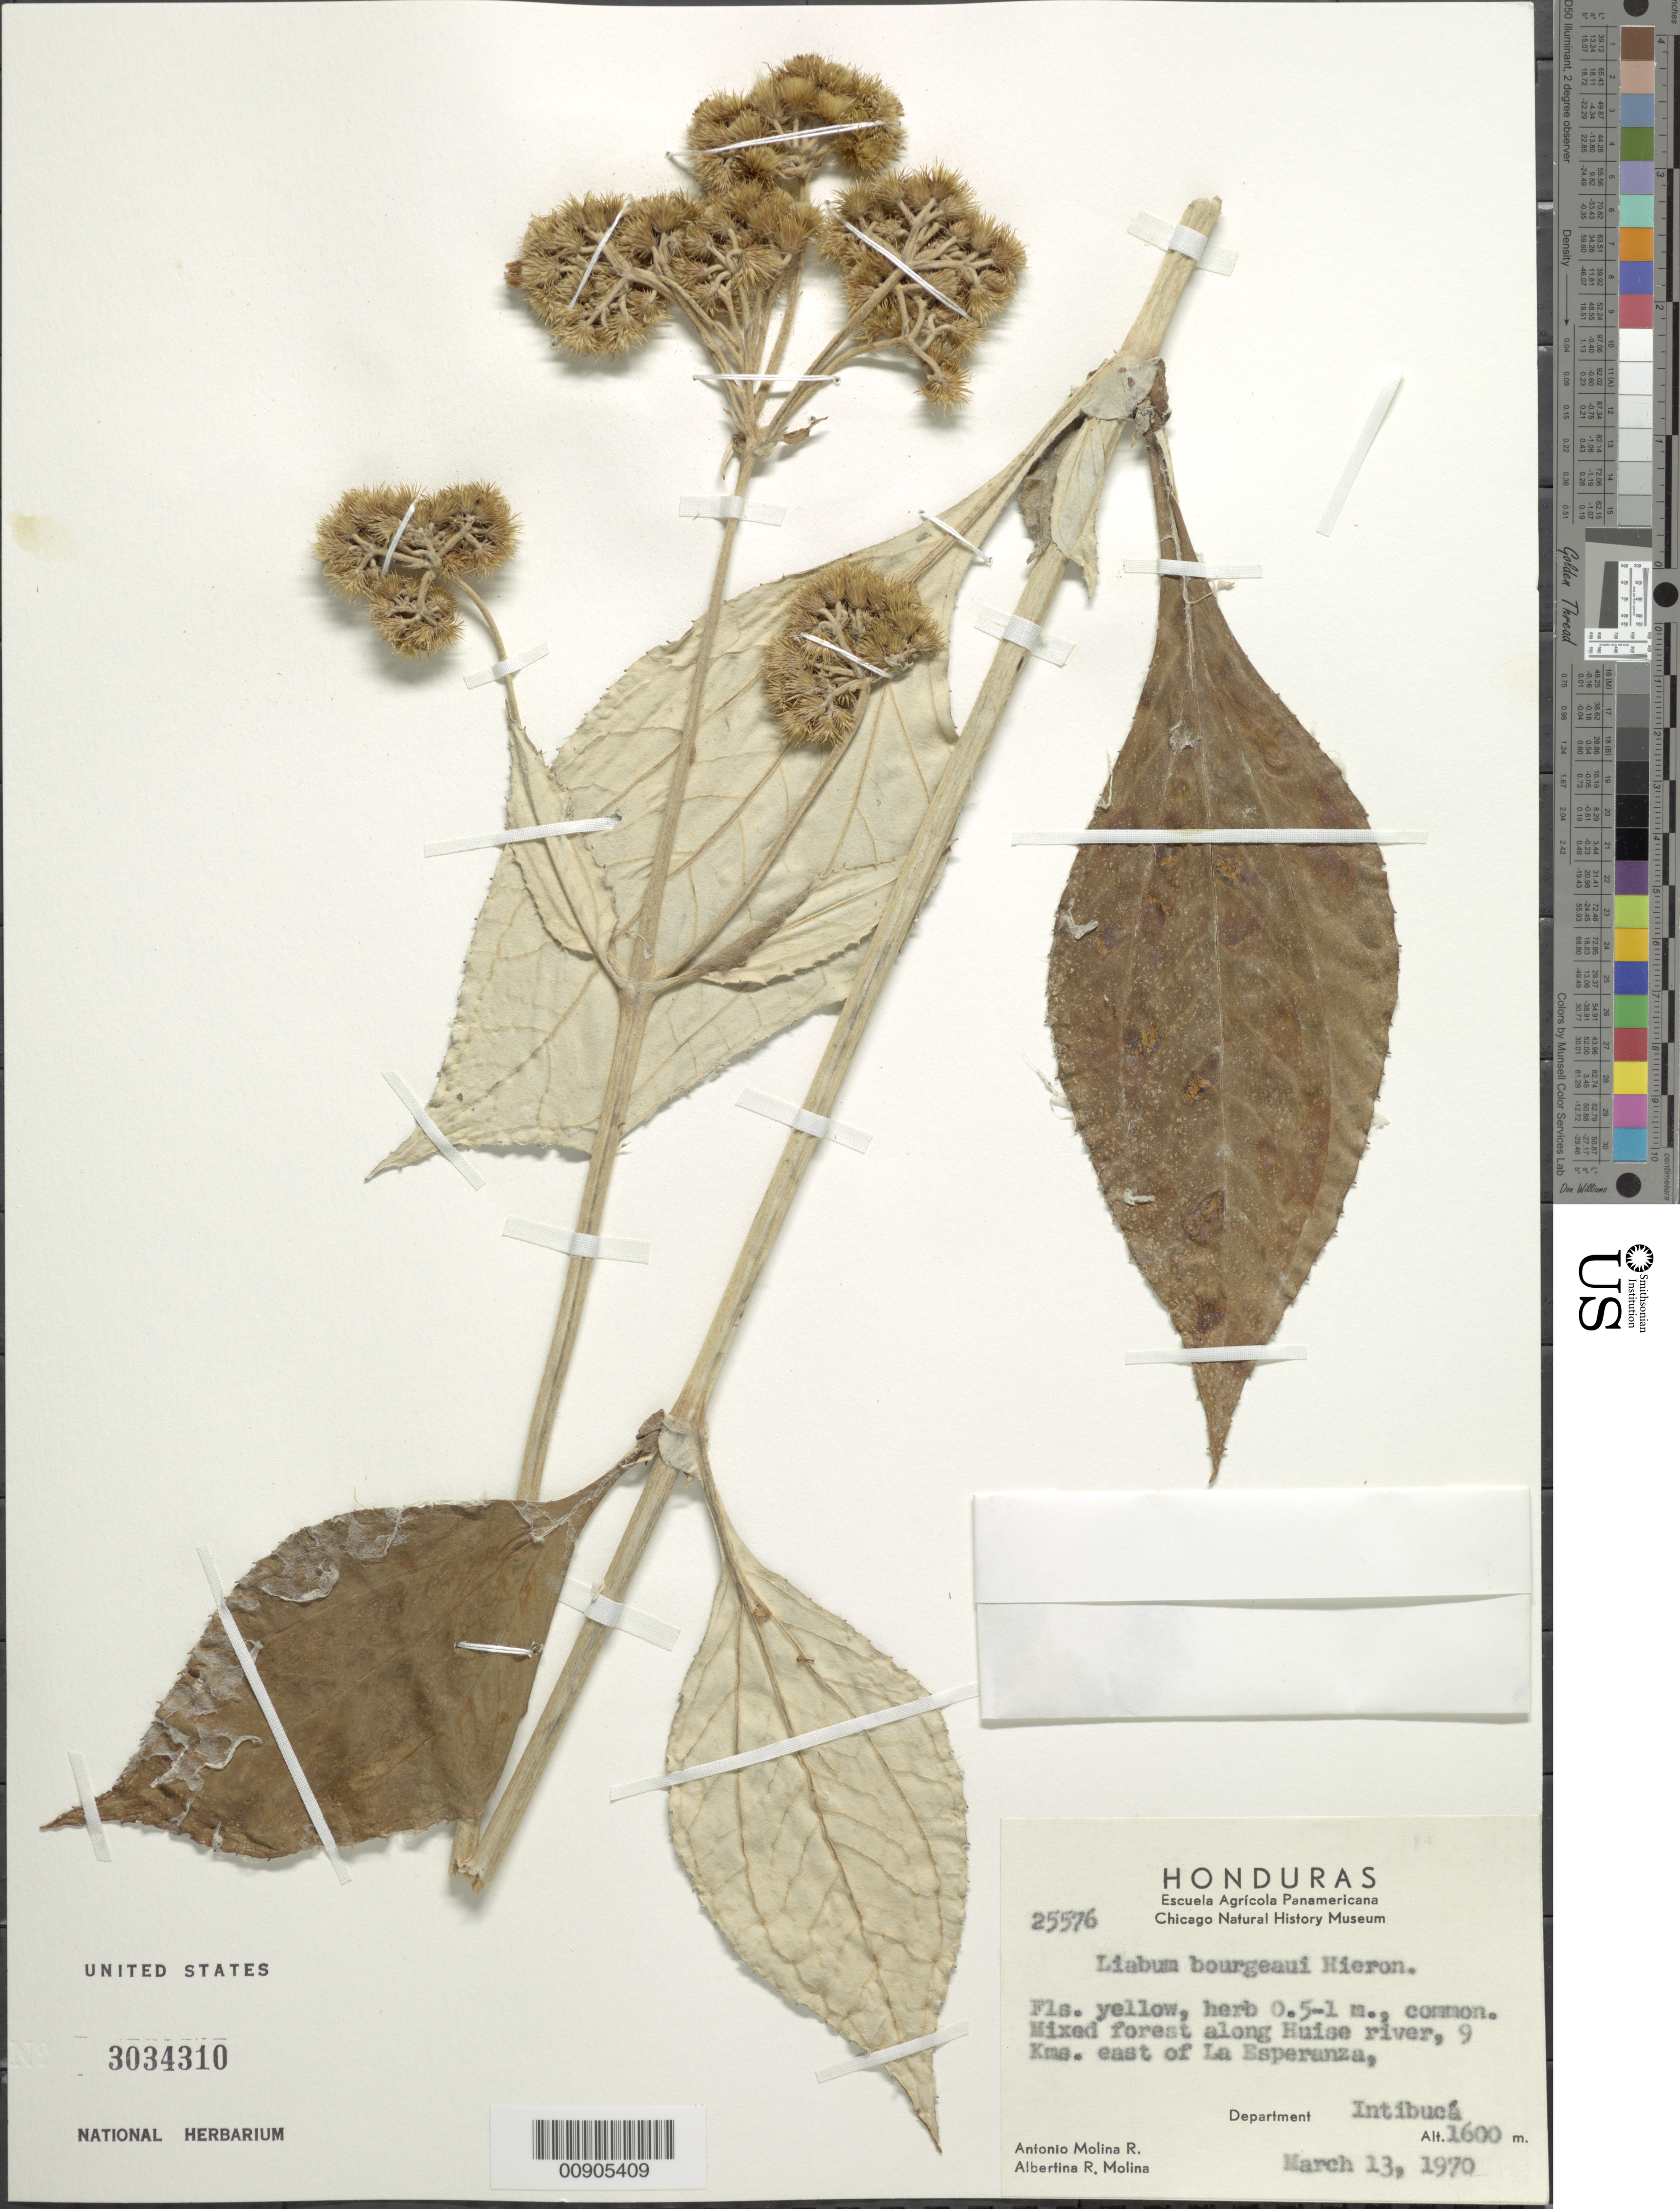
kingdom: Plantae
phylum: Tracheophyta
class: Magnoliopsida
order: Asterales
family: Asteraceae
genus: Liabum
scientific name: Liabum bourgeaui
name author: Hieron.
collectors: A. Molina R. & A. R. Molina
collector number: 25576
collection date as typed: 13 March 1970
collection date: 1970-03-13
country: Honduras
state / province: Intibuca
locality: Huise River, 9 km E of La Esperanza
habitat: Mixed forest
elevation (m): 1600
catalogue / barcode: US 3034310